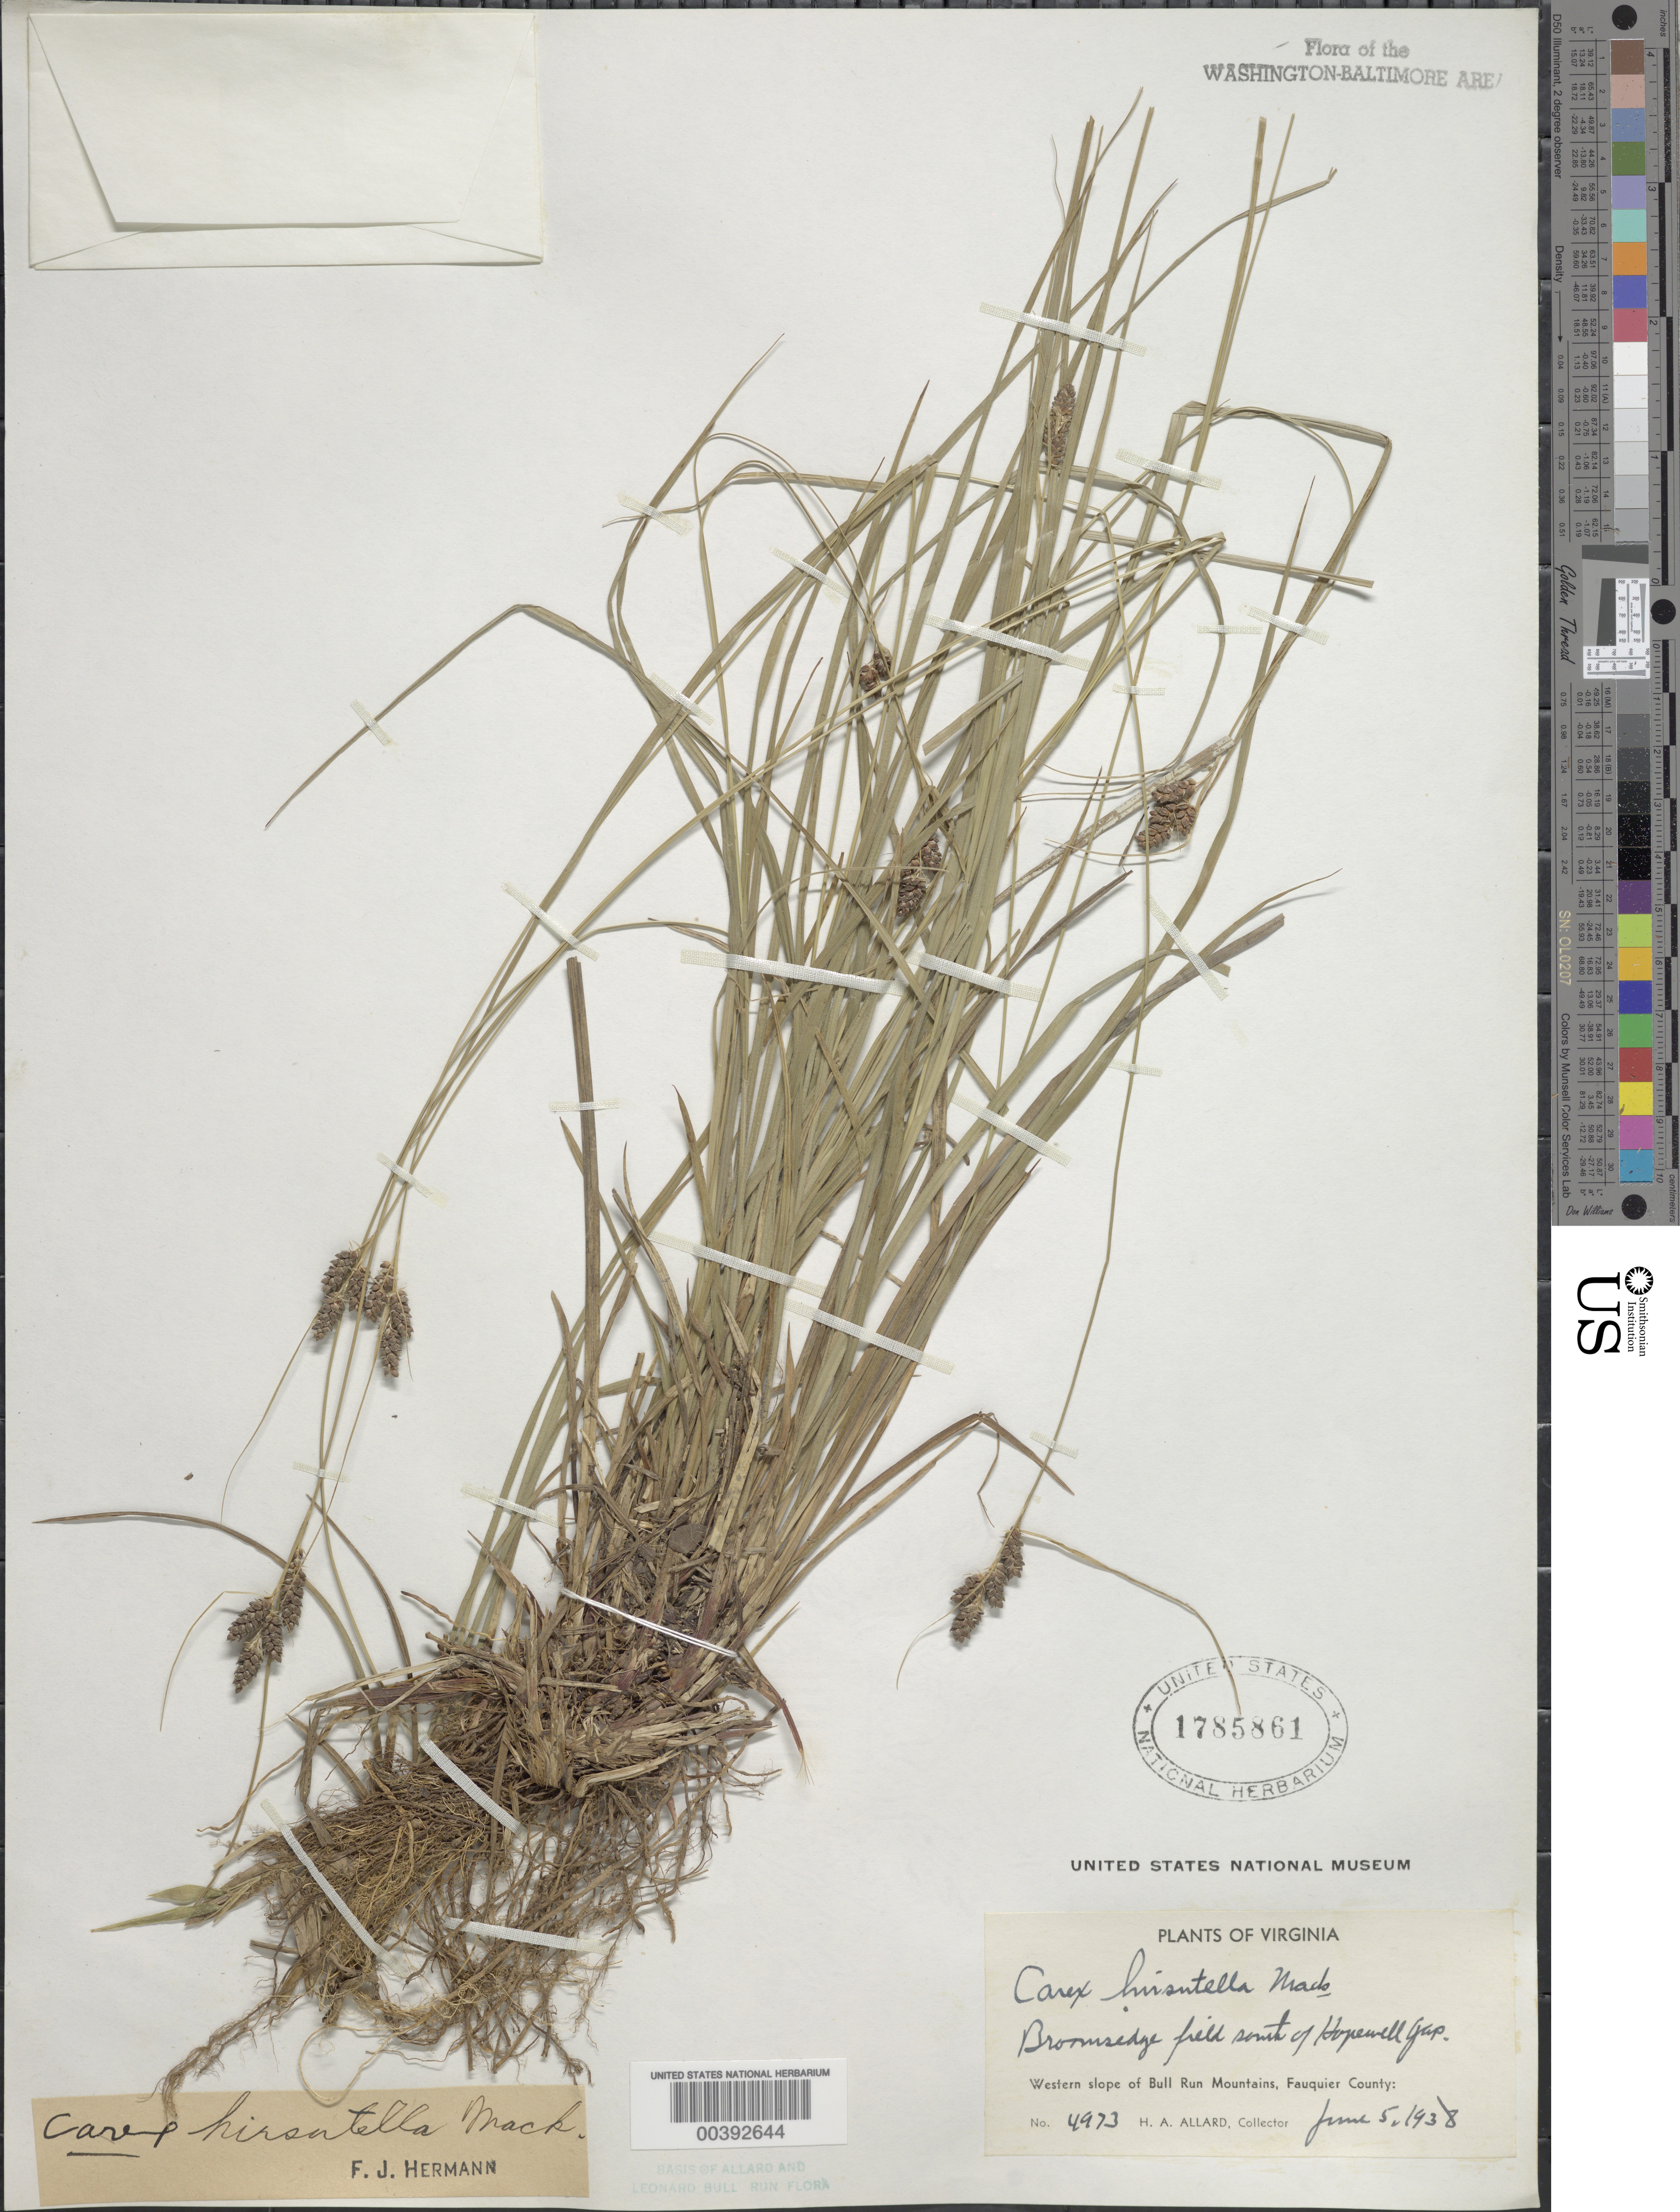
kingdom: Plantae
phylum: Tracheophyta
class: Liliopsida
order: Poales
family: Cyperaceae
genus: Carex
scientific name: Carex hirsutella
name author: Mack.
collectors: H. A. Allard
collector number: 4973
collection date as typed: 05 Jun 1938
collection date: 1938-06-05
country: United States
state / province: Virginia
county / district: Fauquier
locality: South of Hopewell Gap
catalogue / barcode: US 1785861